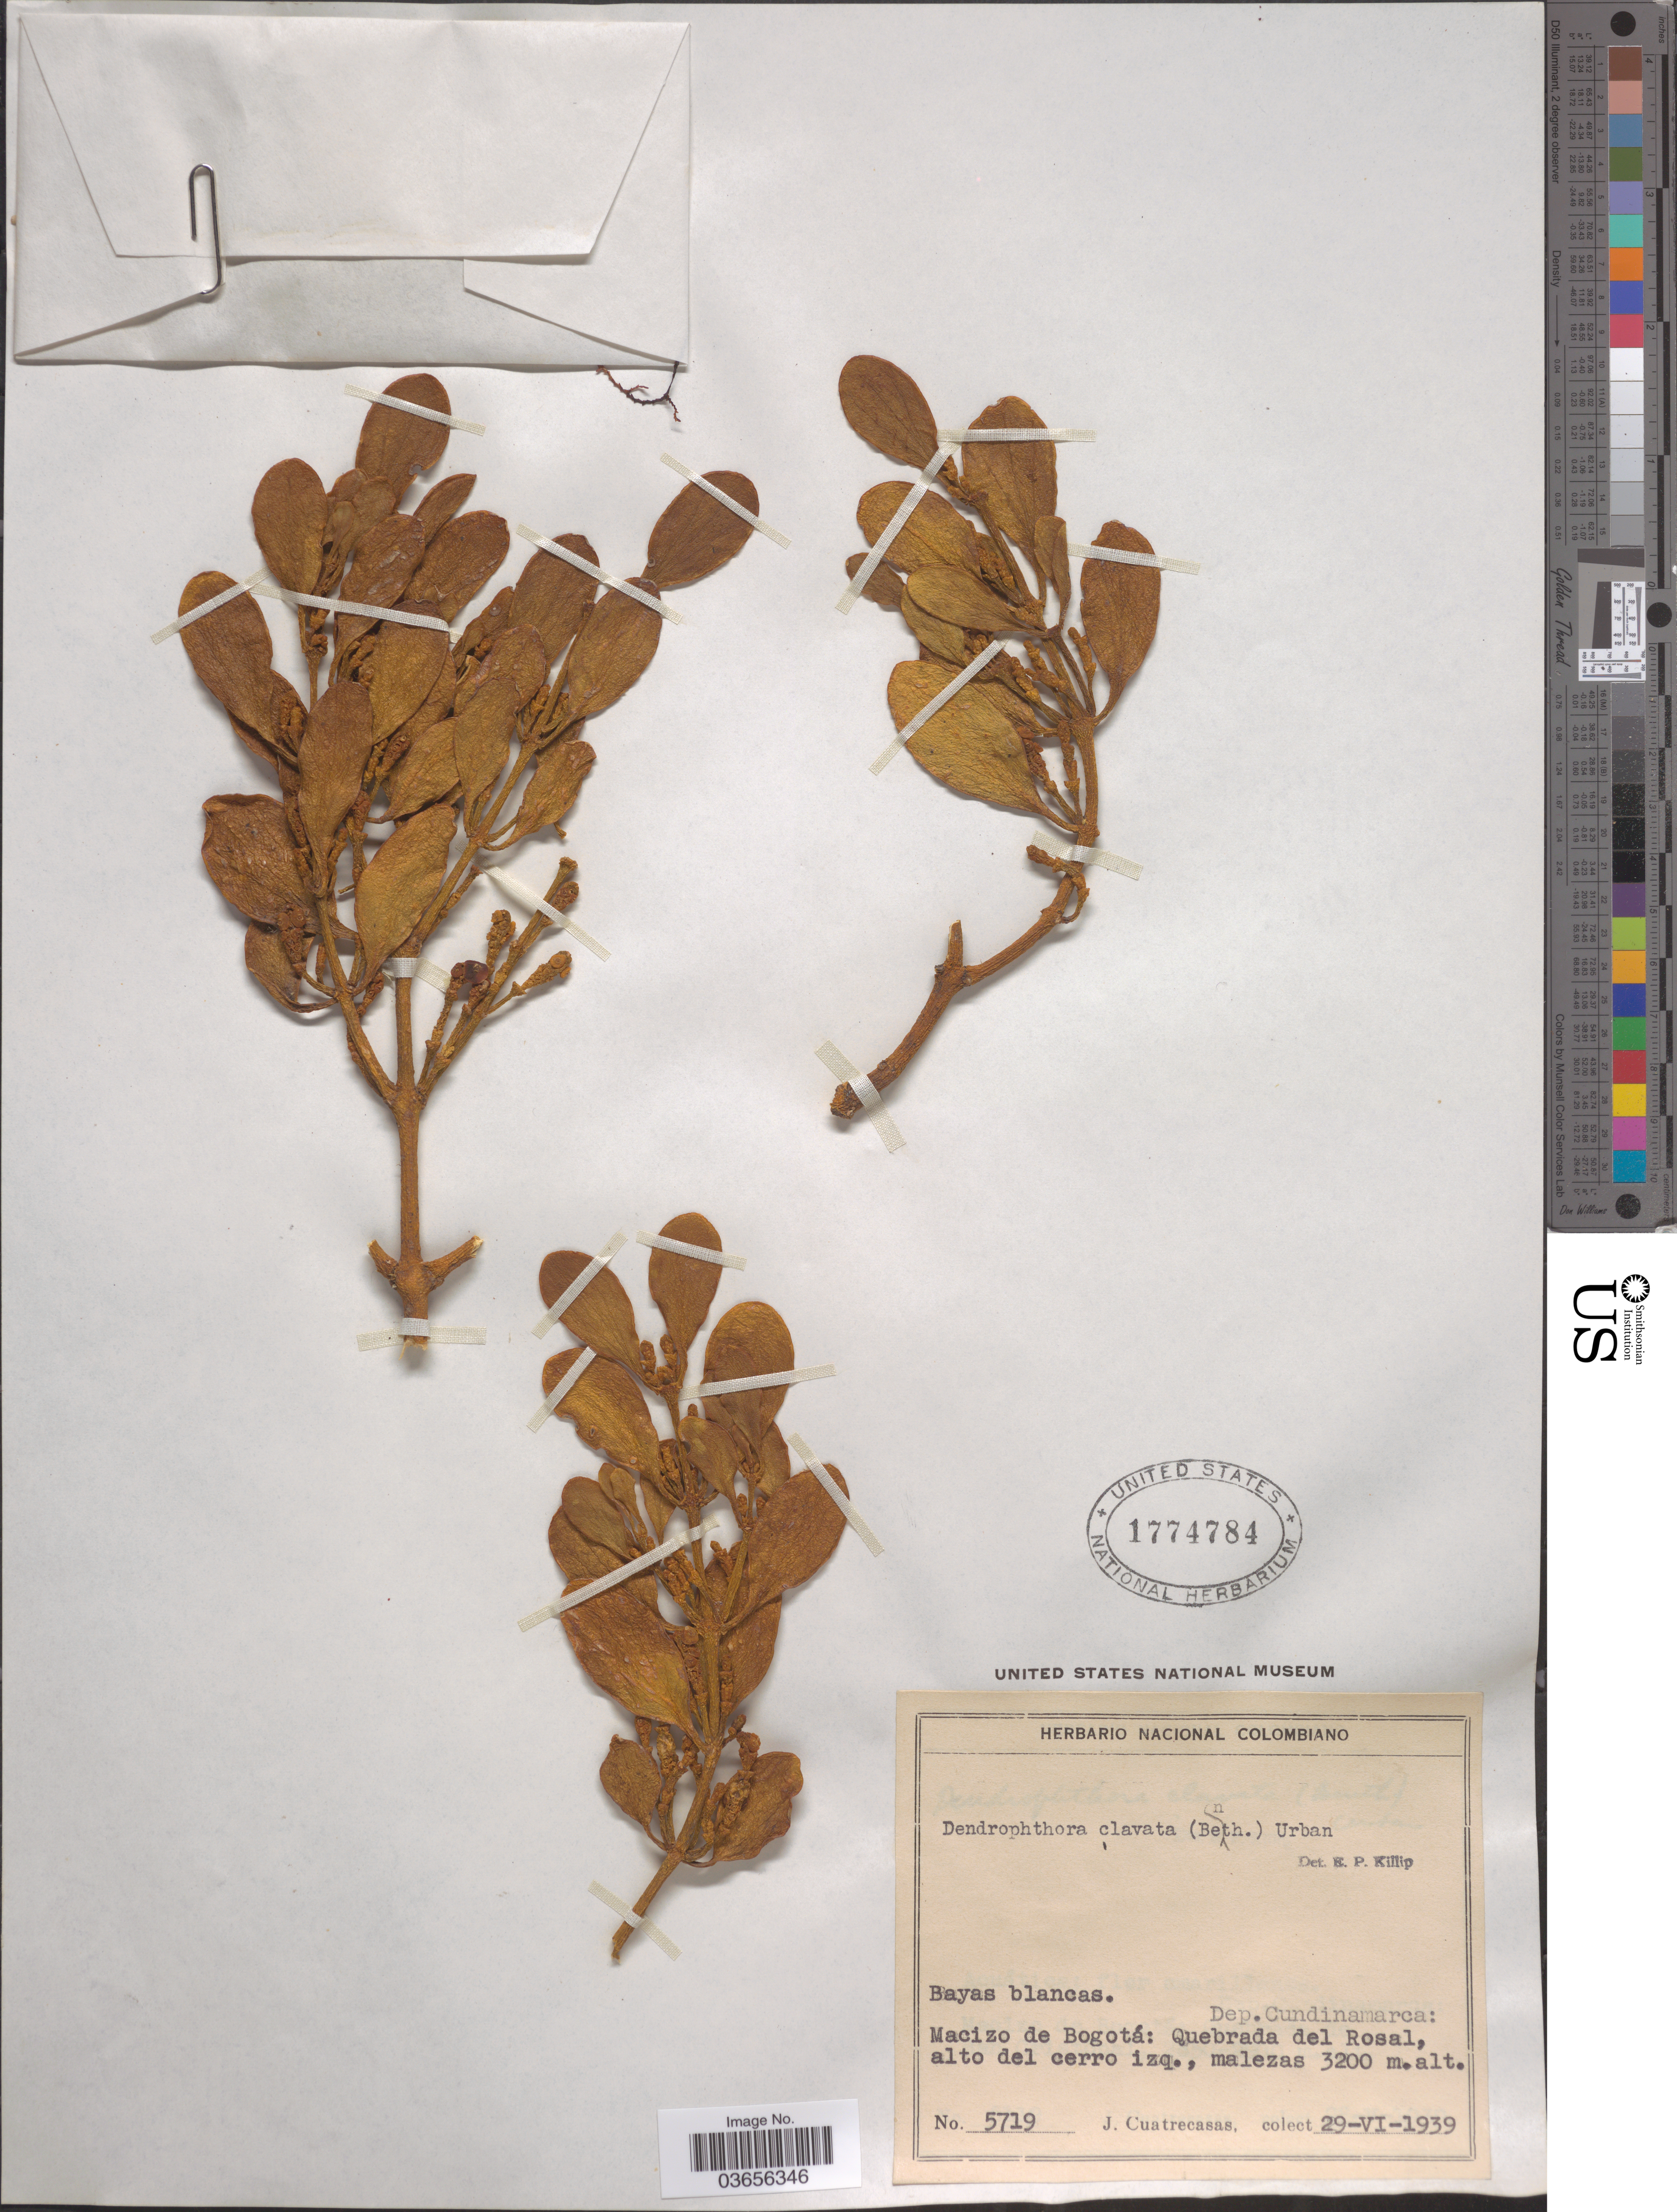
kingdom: Plantae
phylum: Tracheophyta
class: Magnoliopsida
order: Santalales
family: Viscaceae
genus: Dendrophthora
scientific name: Dendrophthora clavata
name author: (Benth.) Urb.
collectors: J. Cuatrecasas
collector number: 5719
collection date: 1939-06-29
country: Colombia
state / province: Cundinamarca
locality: Dep. Cundinamarca. Macizo de Bogotá: Quebrada del Rosal, alto del cerro izq., malezas.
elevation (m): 3200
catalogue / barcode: US 1774784